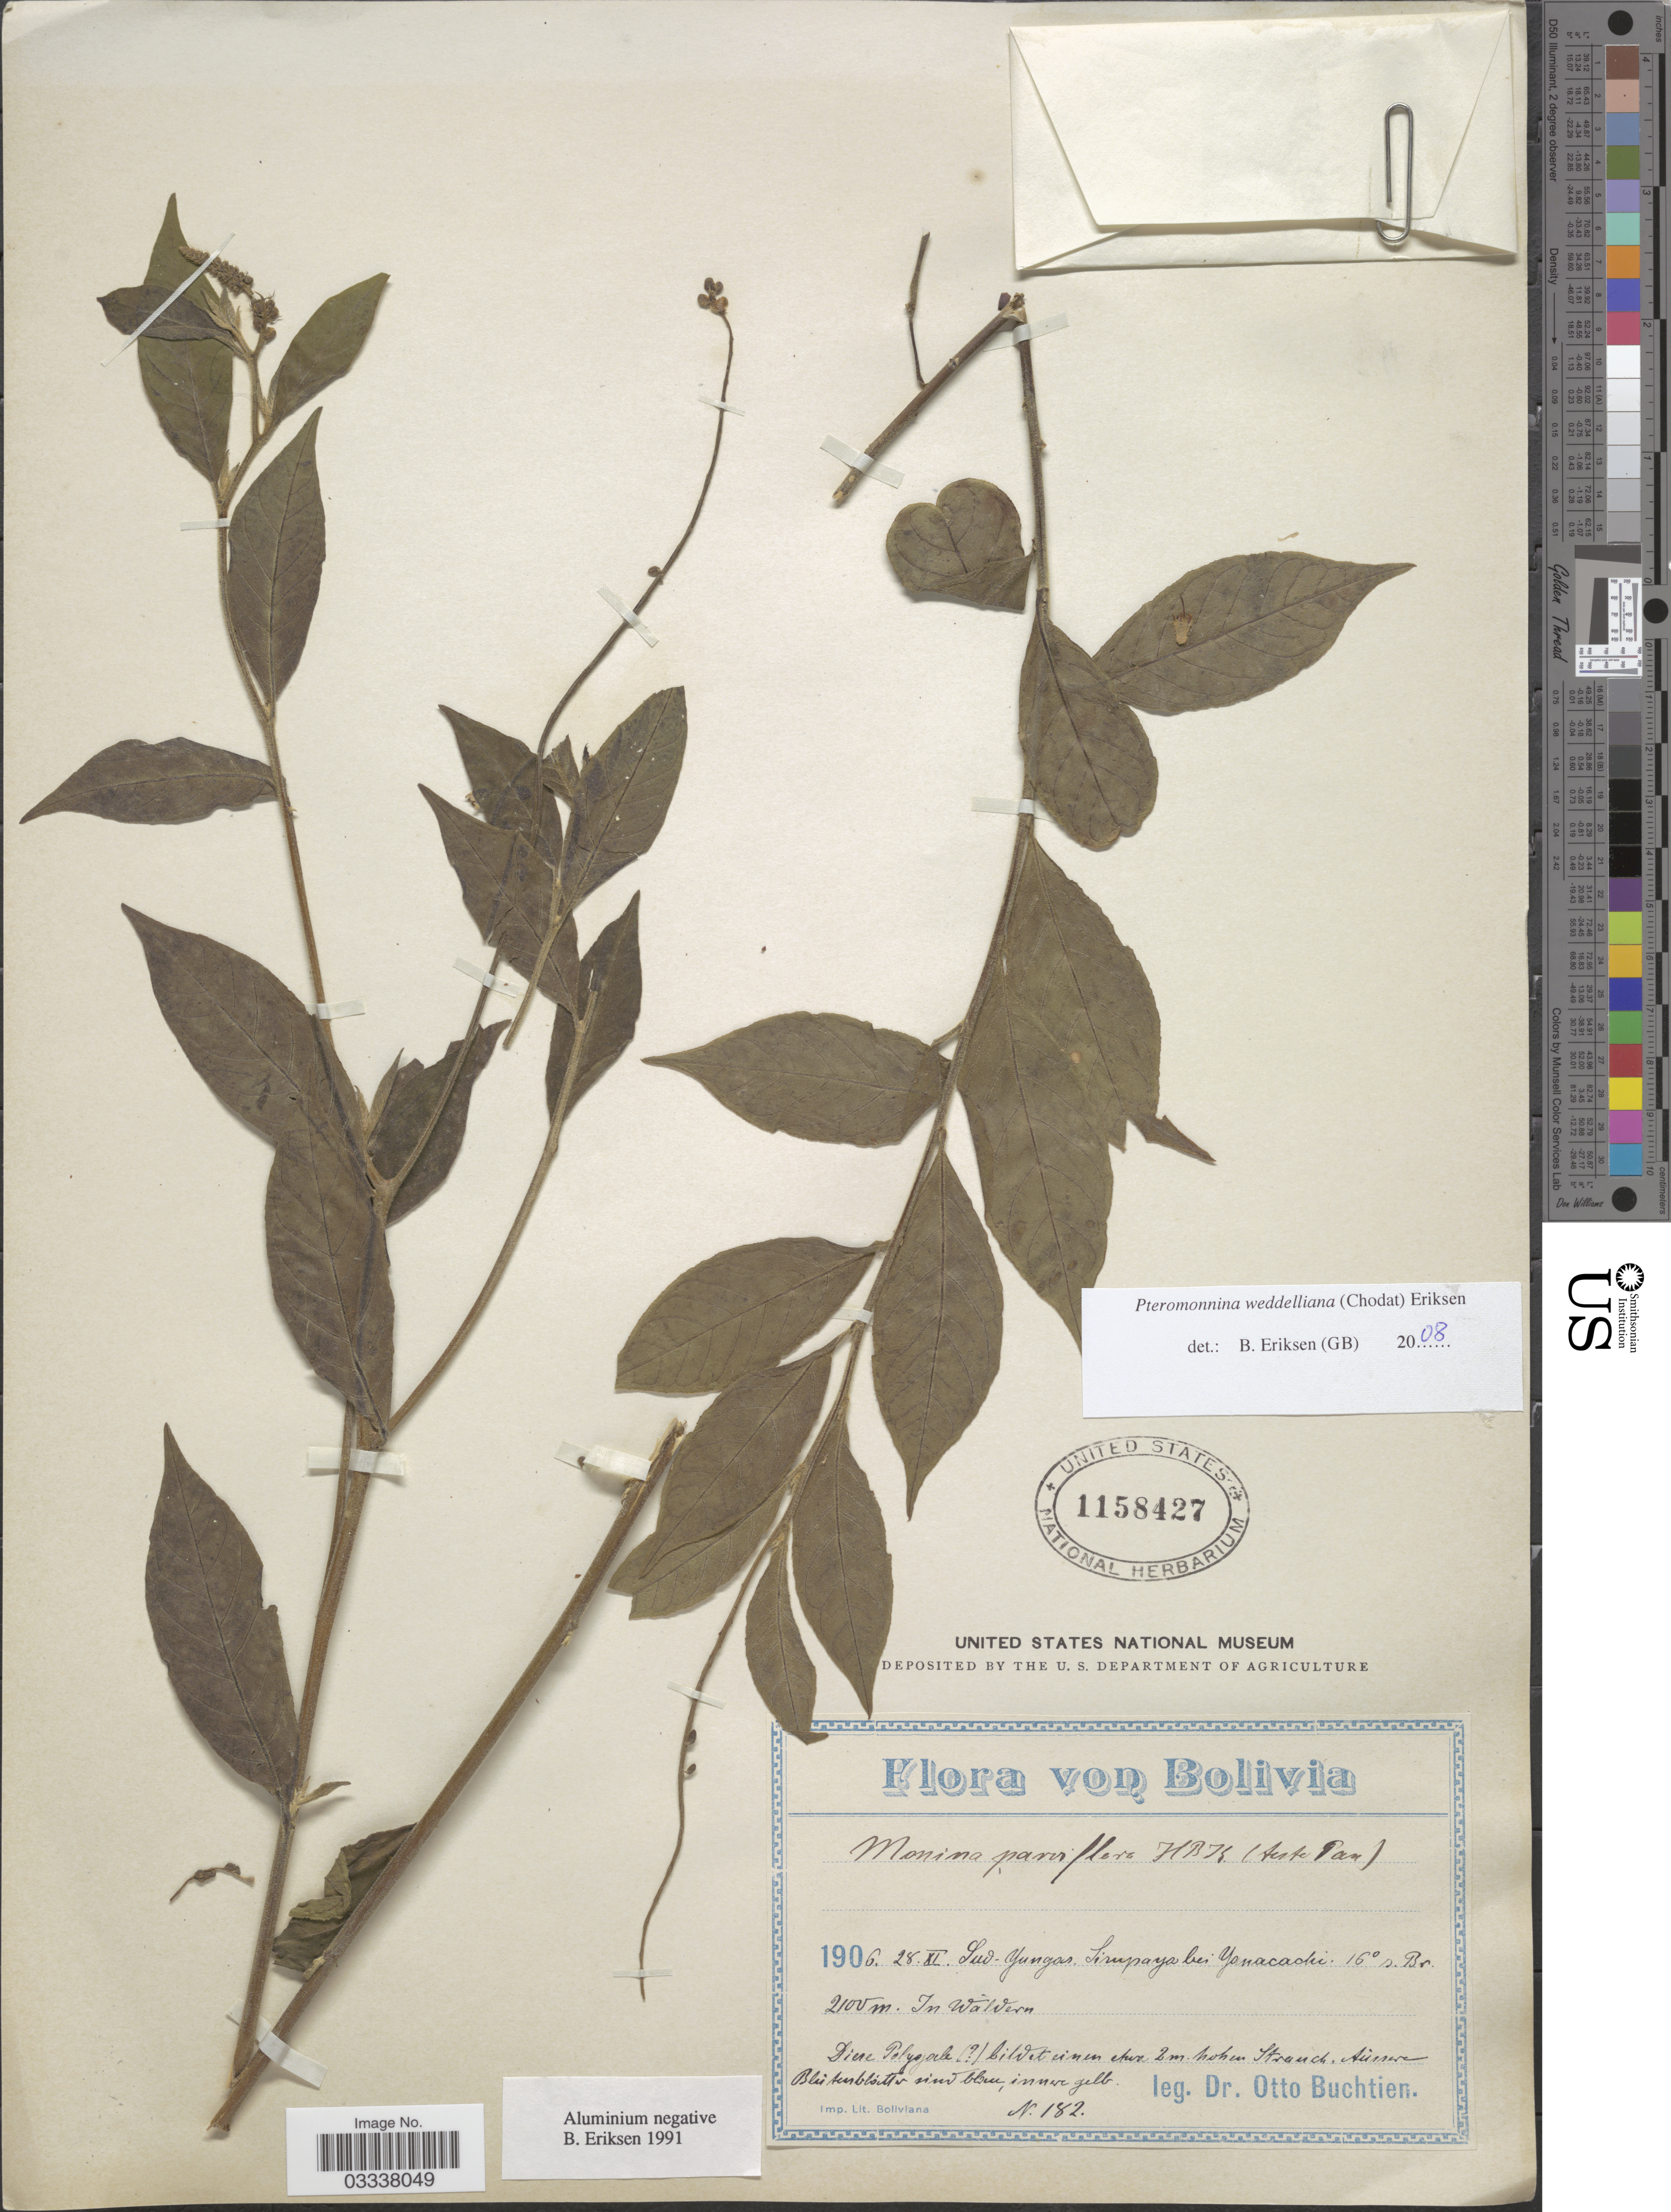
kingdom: Plantae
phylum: Tracheophyta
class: Magnoliopsida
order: Fabales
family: Polygalaceae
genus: Monnina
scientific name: Monnina weddelliana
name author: Chodat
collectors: O. Buchtien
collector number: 182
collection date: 1906-11-28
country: Bolivia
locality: Sud-Yungas. Sirapaya bei Yanacachi. 16° s. Br.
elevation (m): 2100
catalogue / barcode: US 1158427